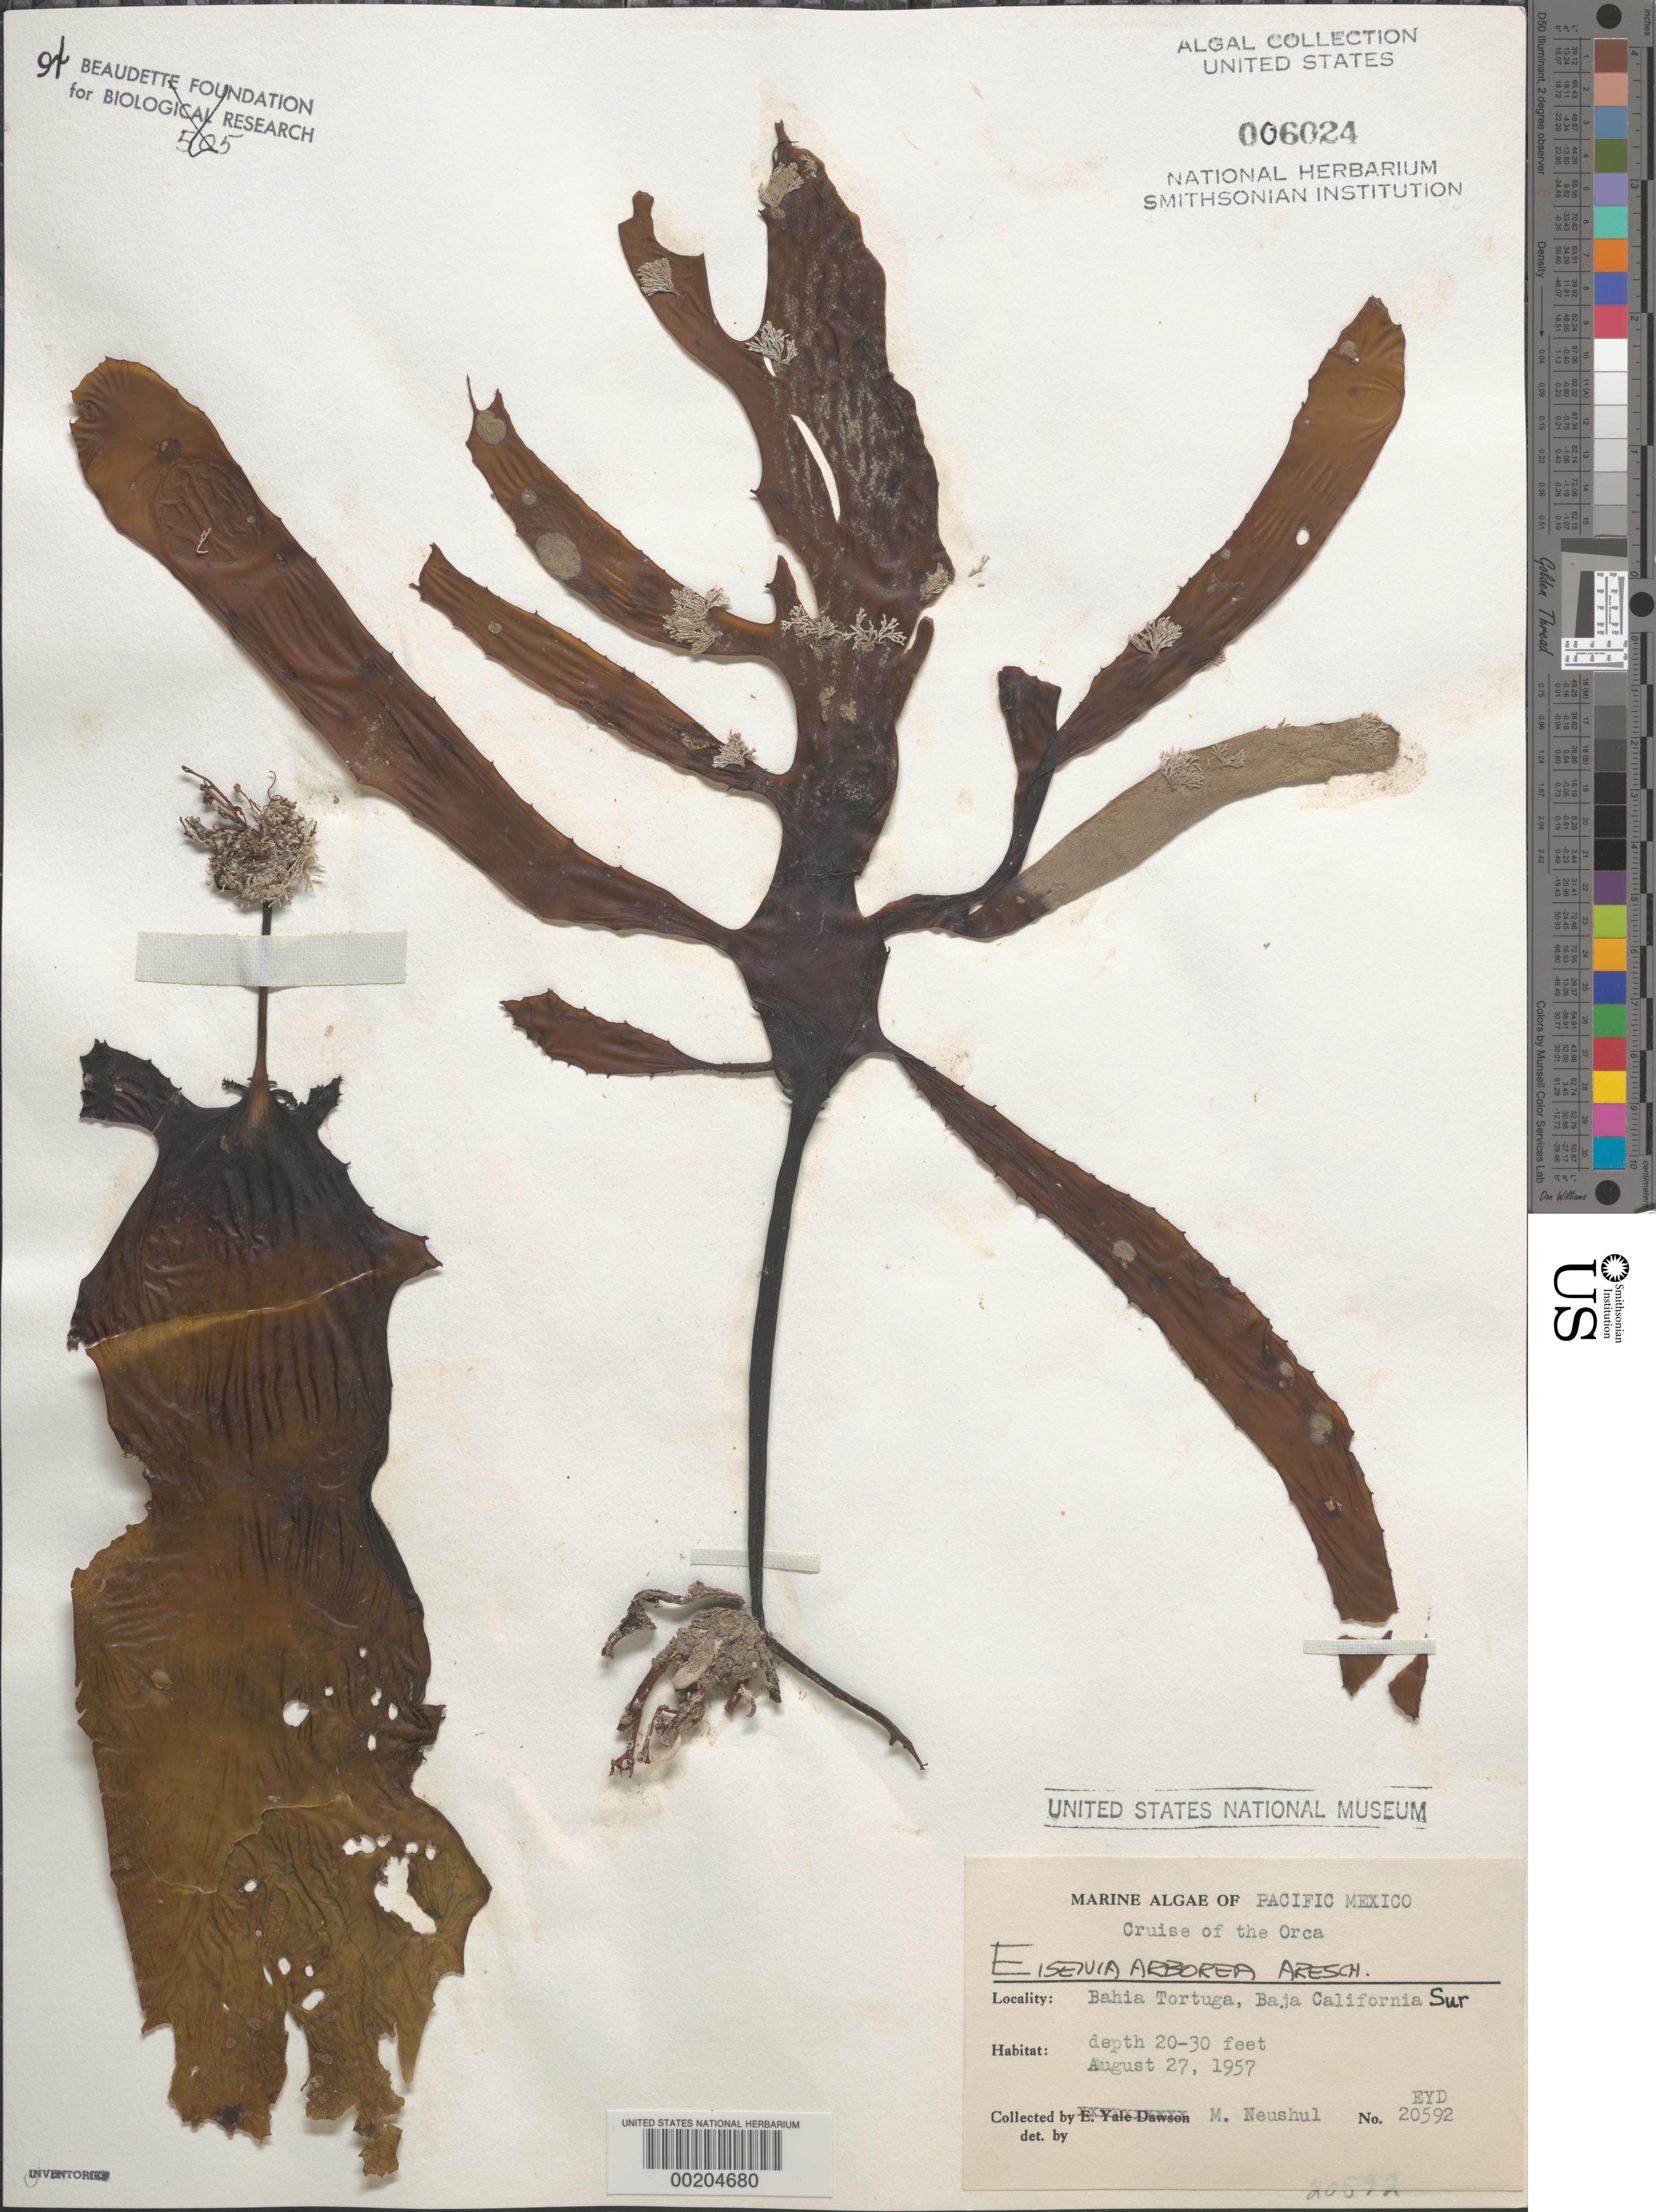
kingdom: Chromista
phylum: Ochrophyta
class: Phaeophyceae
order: Laminariales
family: Lessoniaceae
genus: Eisenia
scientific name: Eisenia arborea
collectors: M. Neushul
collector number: EYD 20592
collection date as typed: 27 Aug 1957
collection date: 1957-08-27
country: Mexico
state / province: Baja California Sur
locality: Bahia Tortuga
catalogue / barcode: US 6024